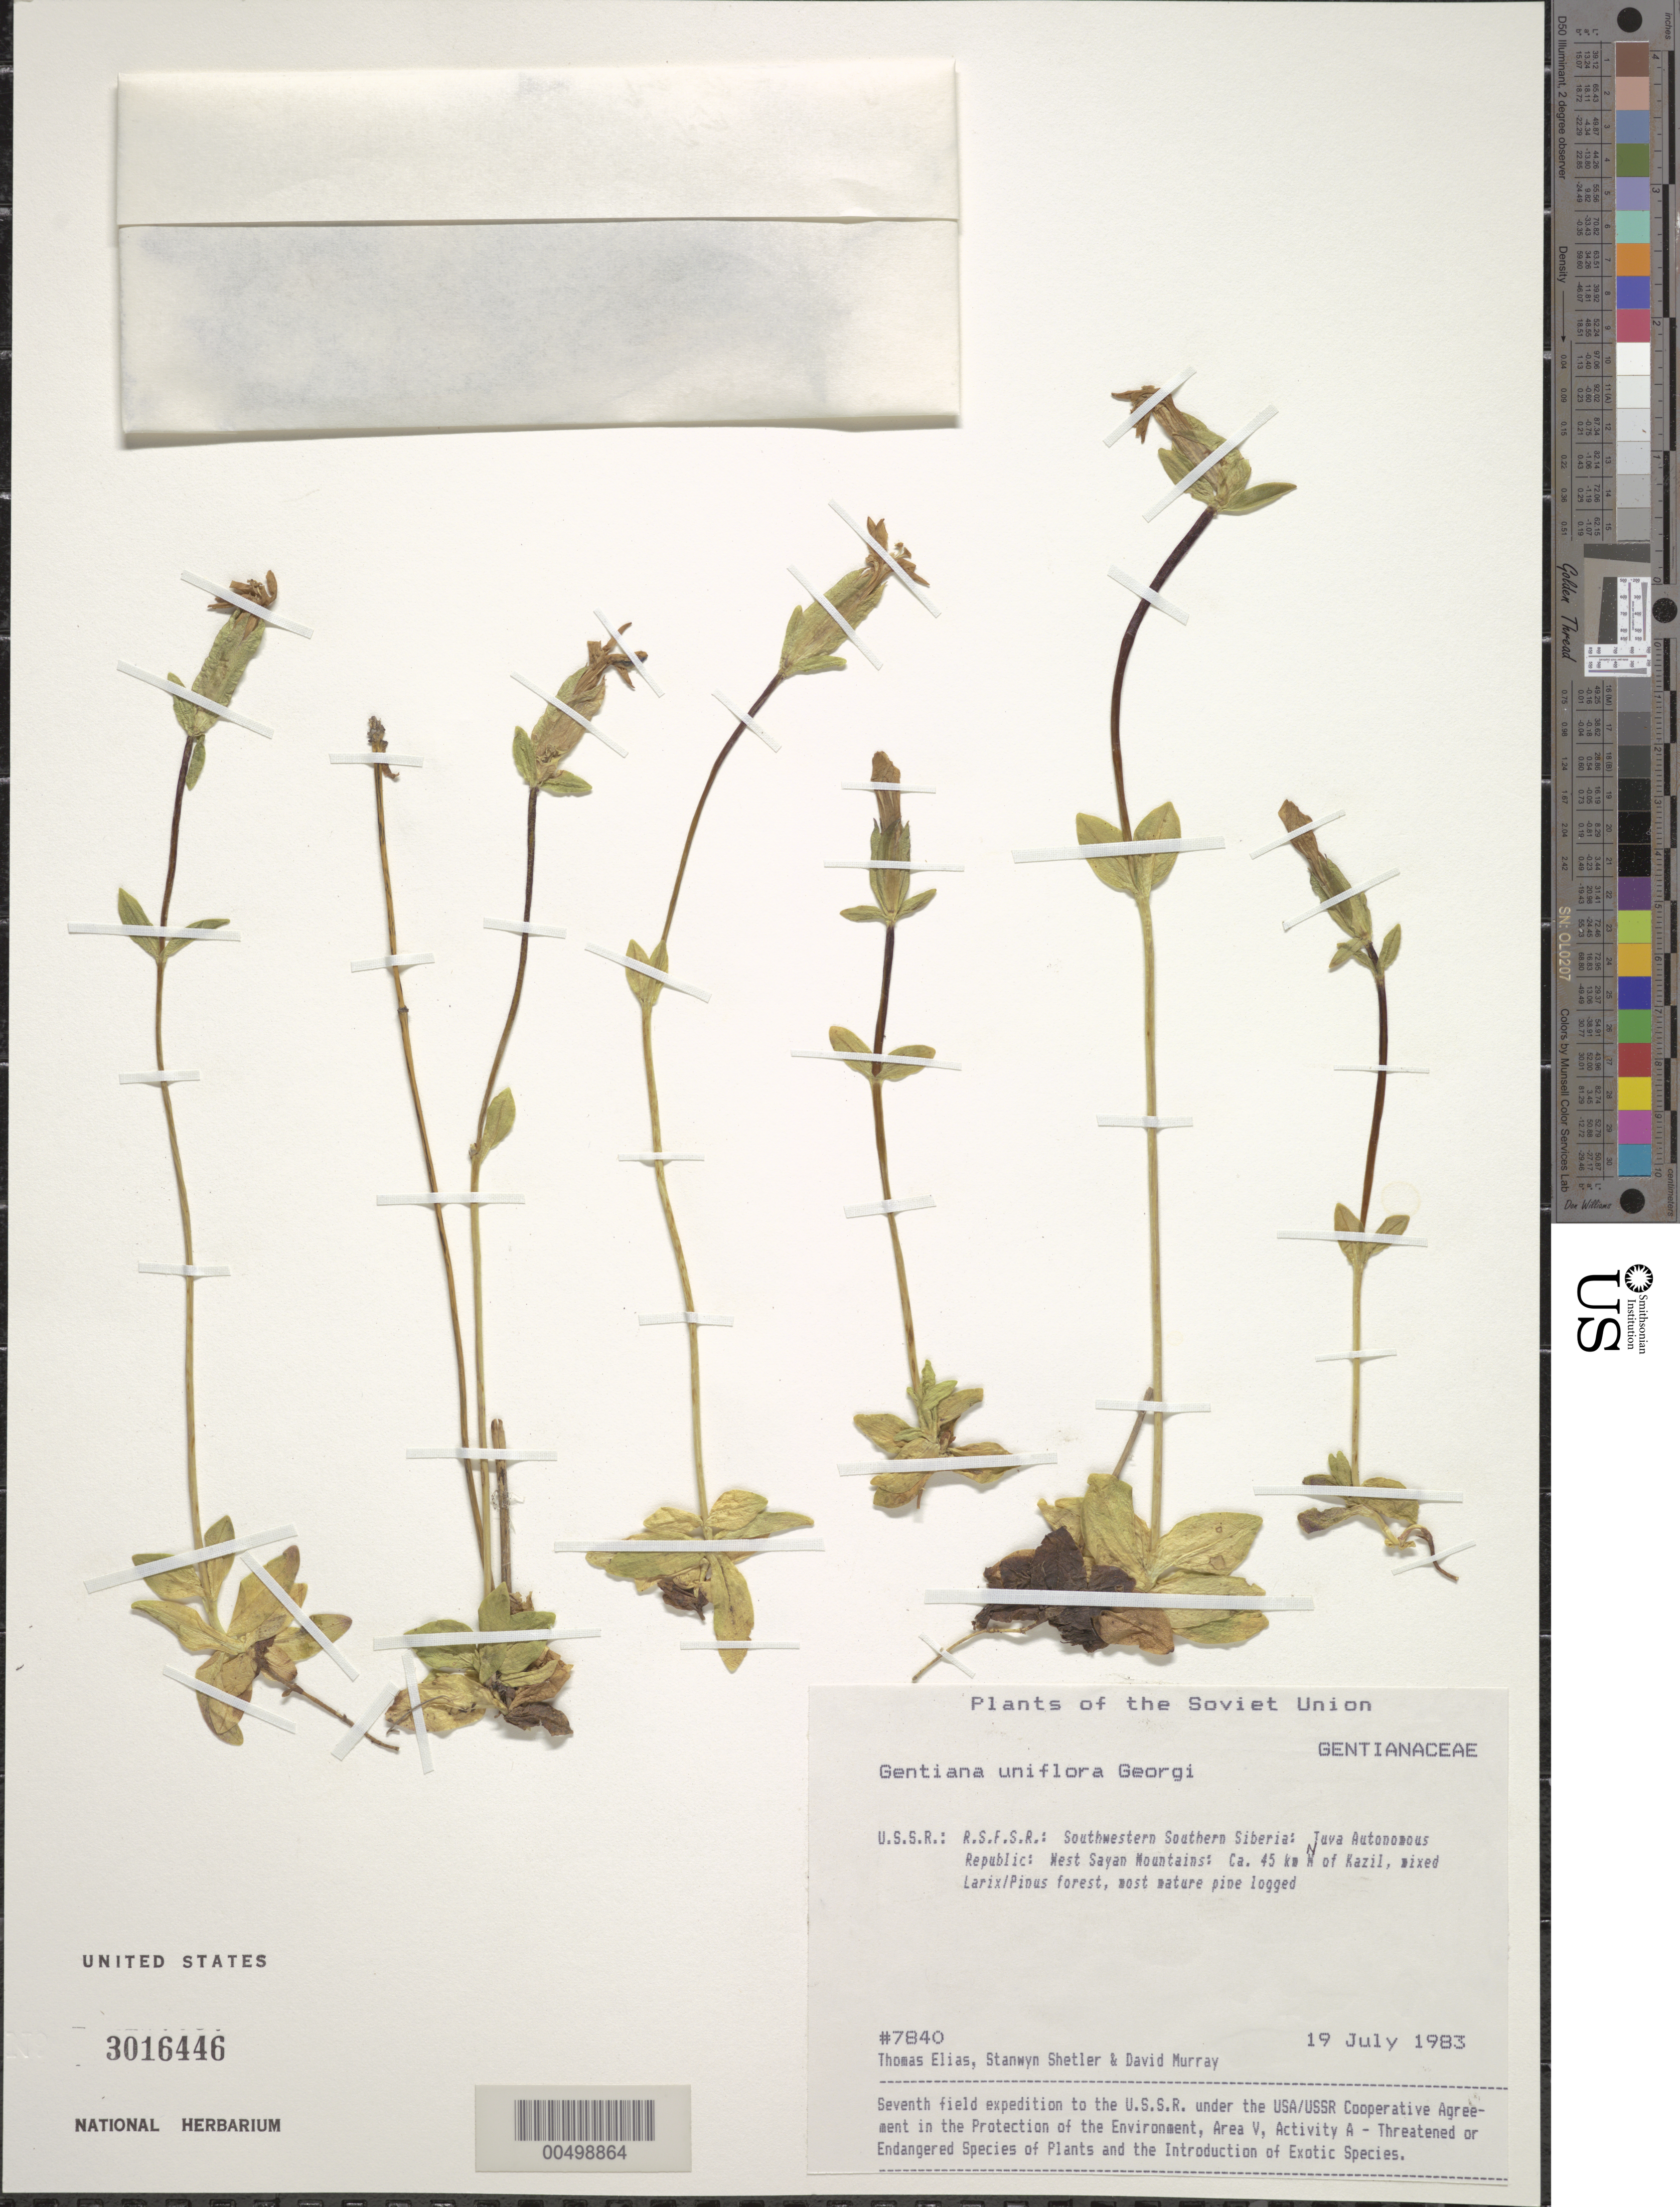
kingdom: Plantae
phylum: Tracheophyta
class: Magnoliopsida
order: Gentianales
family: Gentianaceae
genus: Gentiana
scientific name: Gentiana uniflora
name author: Georgi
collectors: T. Elias, S. Shetler & D. F. Murray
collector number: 7840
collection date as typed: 19 Jul 1983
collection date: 1983-07-19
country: Russian Federation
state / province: Tuva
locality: West Sayan Mountains, ca. 45 km N of Kazil [Kyzyl]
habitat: mixed Larix/Pinus forest, most mature pine logged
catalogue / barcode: US 3016446